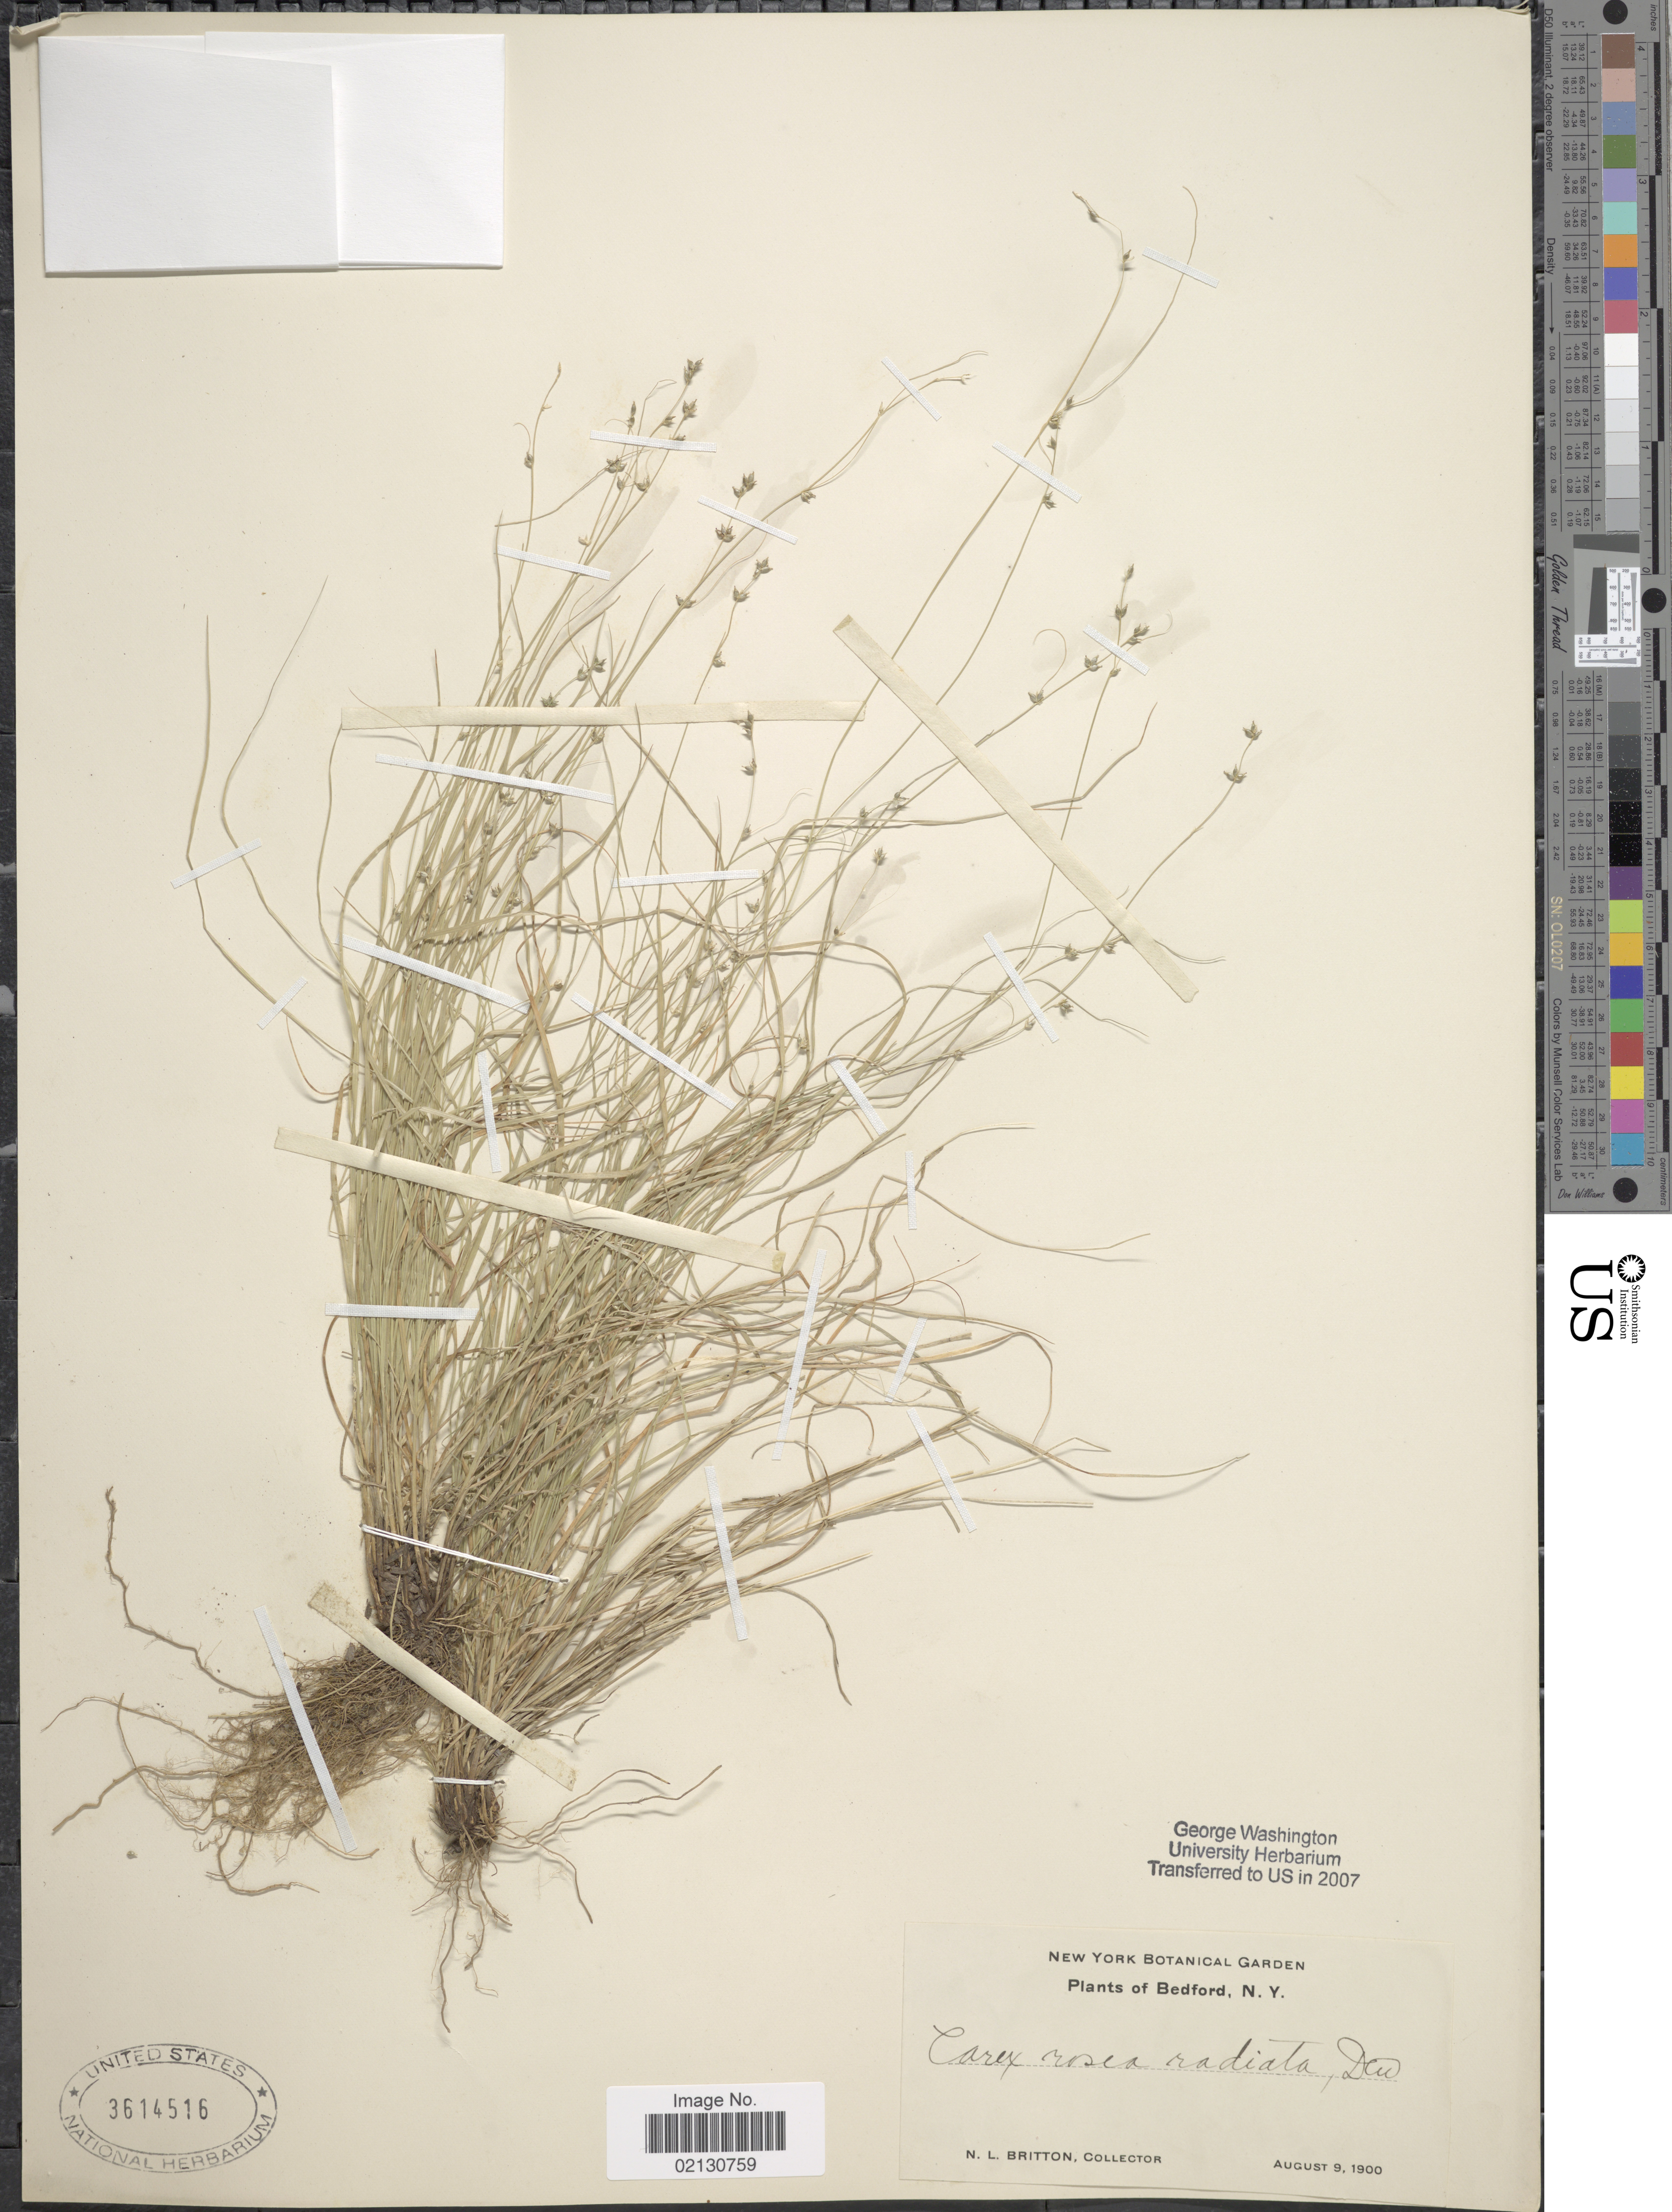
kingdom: Plantae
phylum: Tracheophyta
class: Liliopsida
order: Poales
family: Cyperaceae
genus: Carex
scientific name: Carex radiata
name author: (Wahlenb.) Small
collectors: N. Britton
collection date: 1900-08-09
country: United States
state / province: New York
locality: Bedford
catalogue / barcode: US 3614516